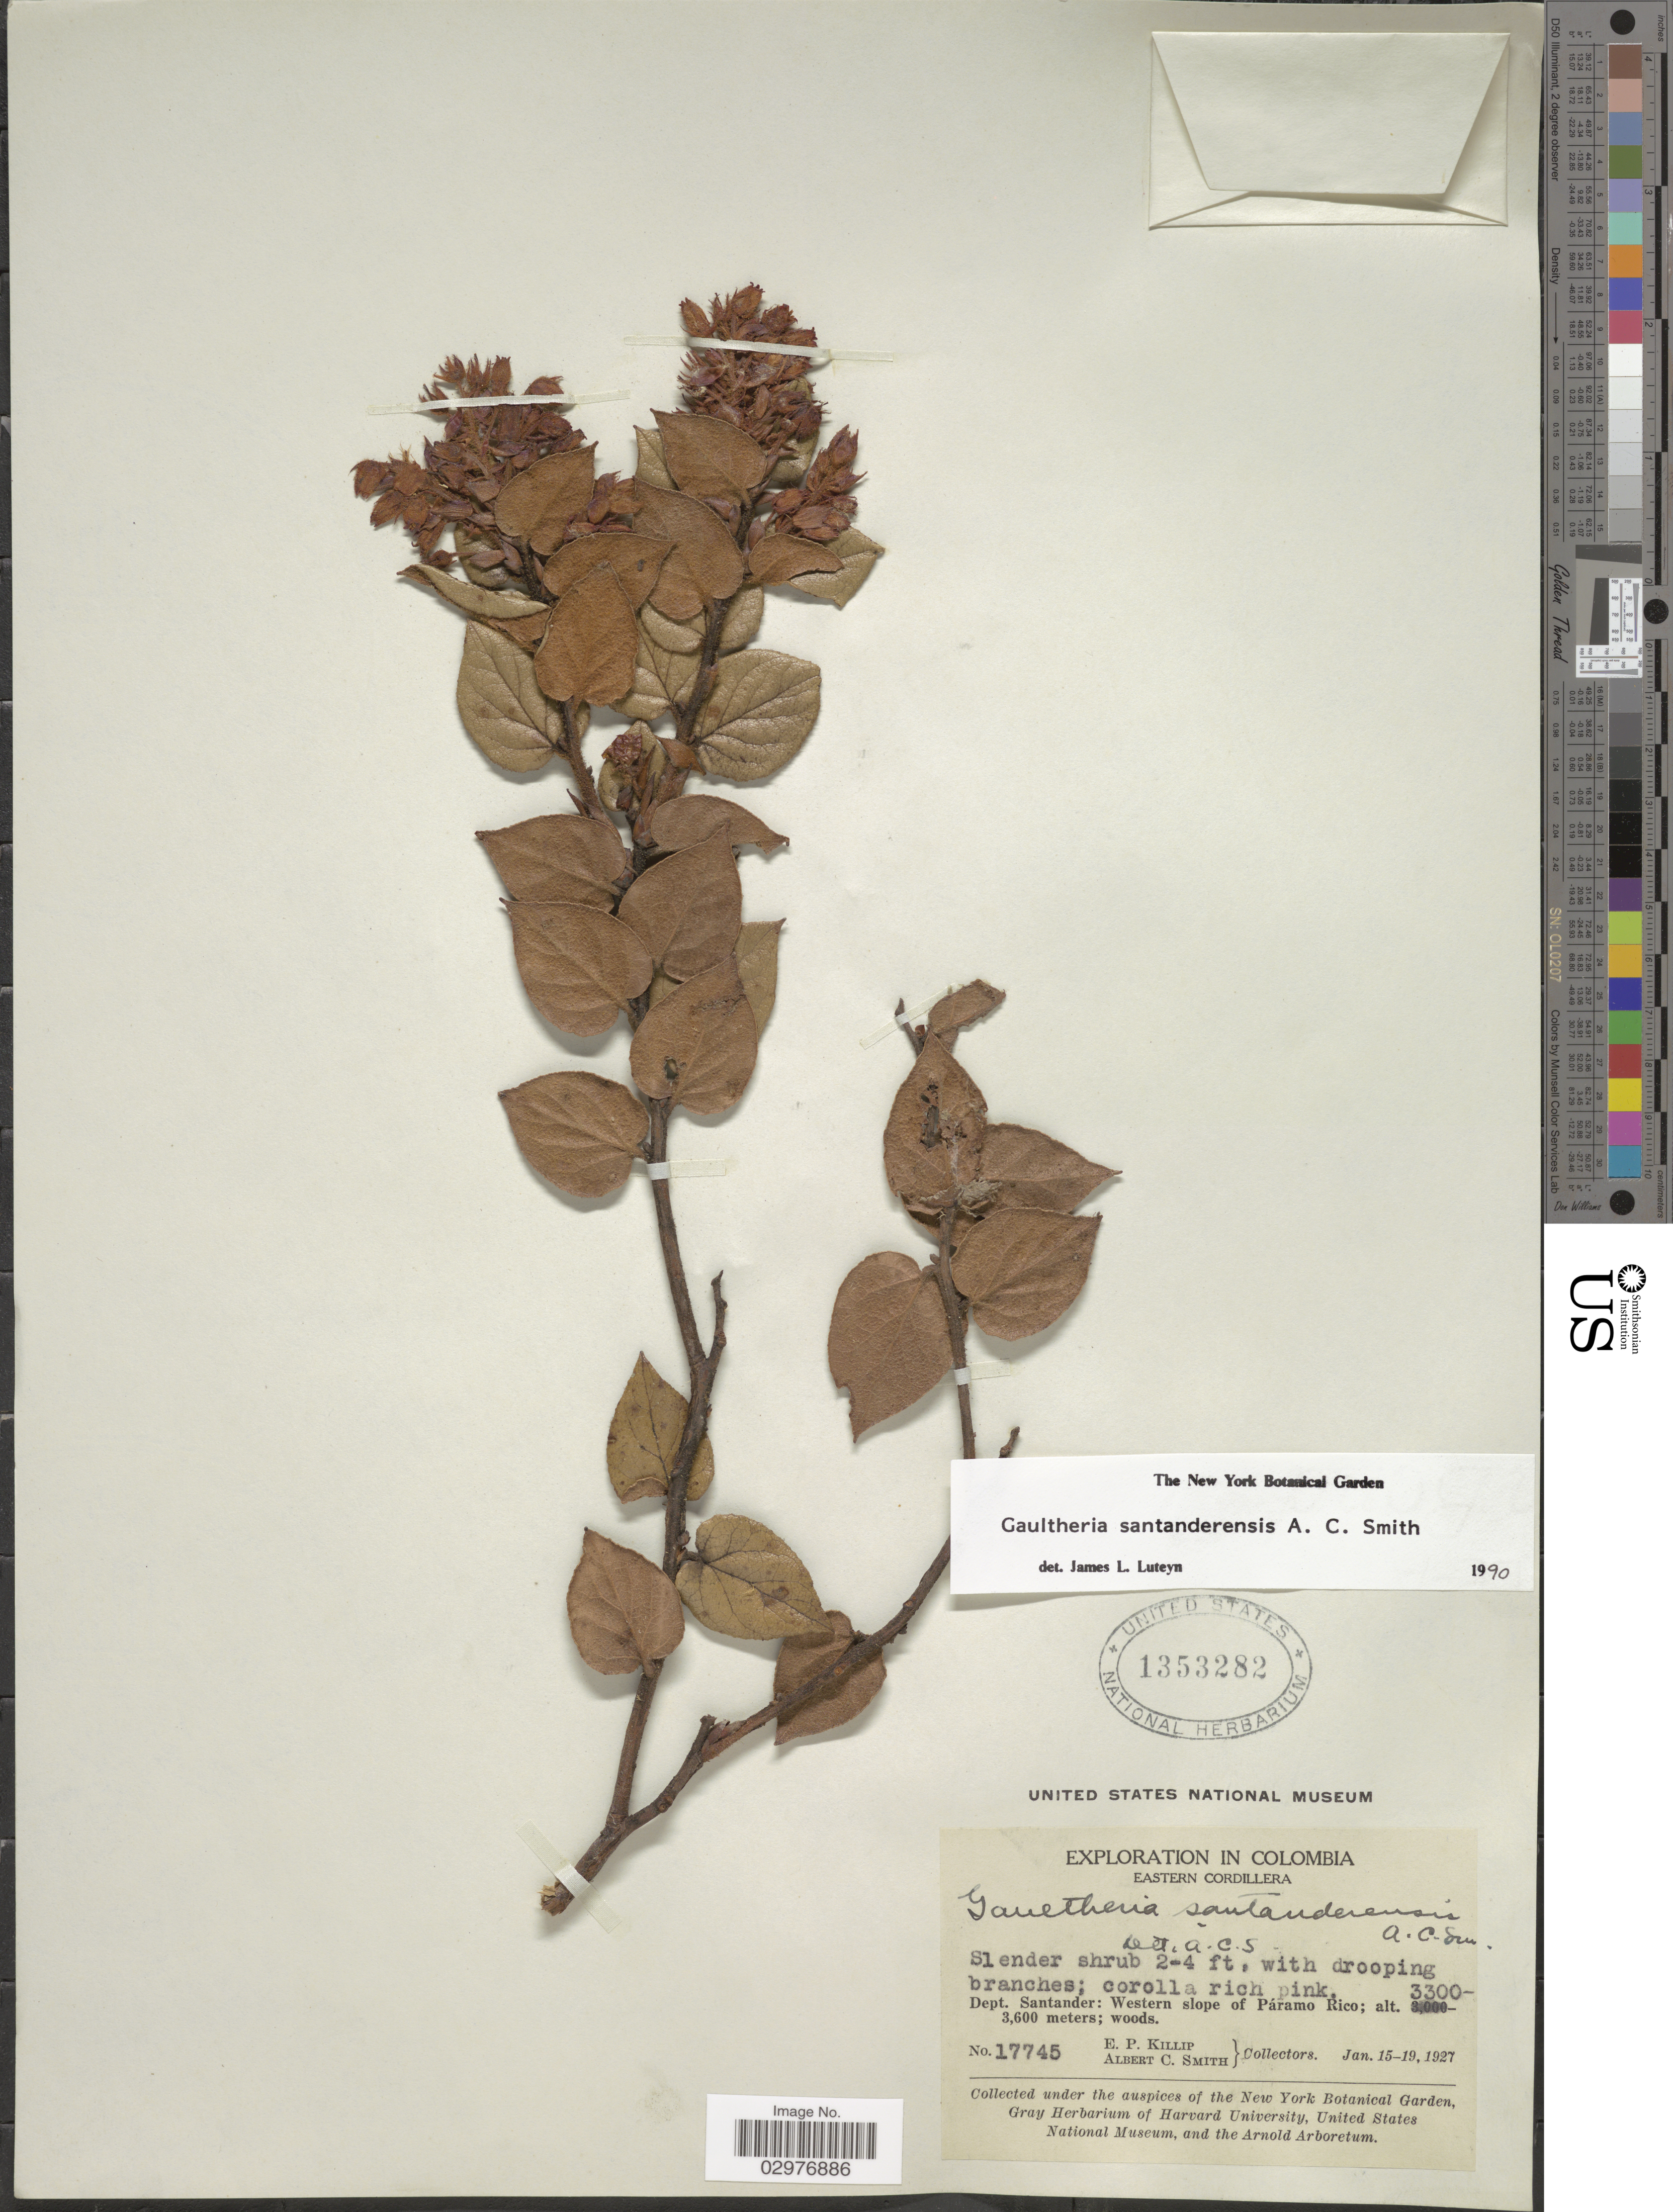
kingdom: Plantae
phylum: Tracheophyta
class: Magnoliopsida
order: Ericales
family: Ericaceae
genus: Gaultheria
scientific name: Gaultheria santanderensis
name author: A.C. Sm.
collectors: E. P. Killip & A. C. Smith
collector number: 17745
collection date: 1927-01-15/1927-01-19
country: Colombia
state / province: Santander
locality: Eastern Cordillera. Dept. Santander: Western slope of Páramo Rico.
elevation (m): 3300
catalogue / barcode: US 1353282